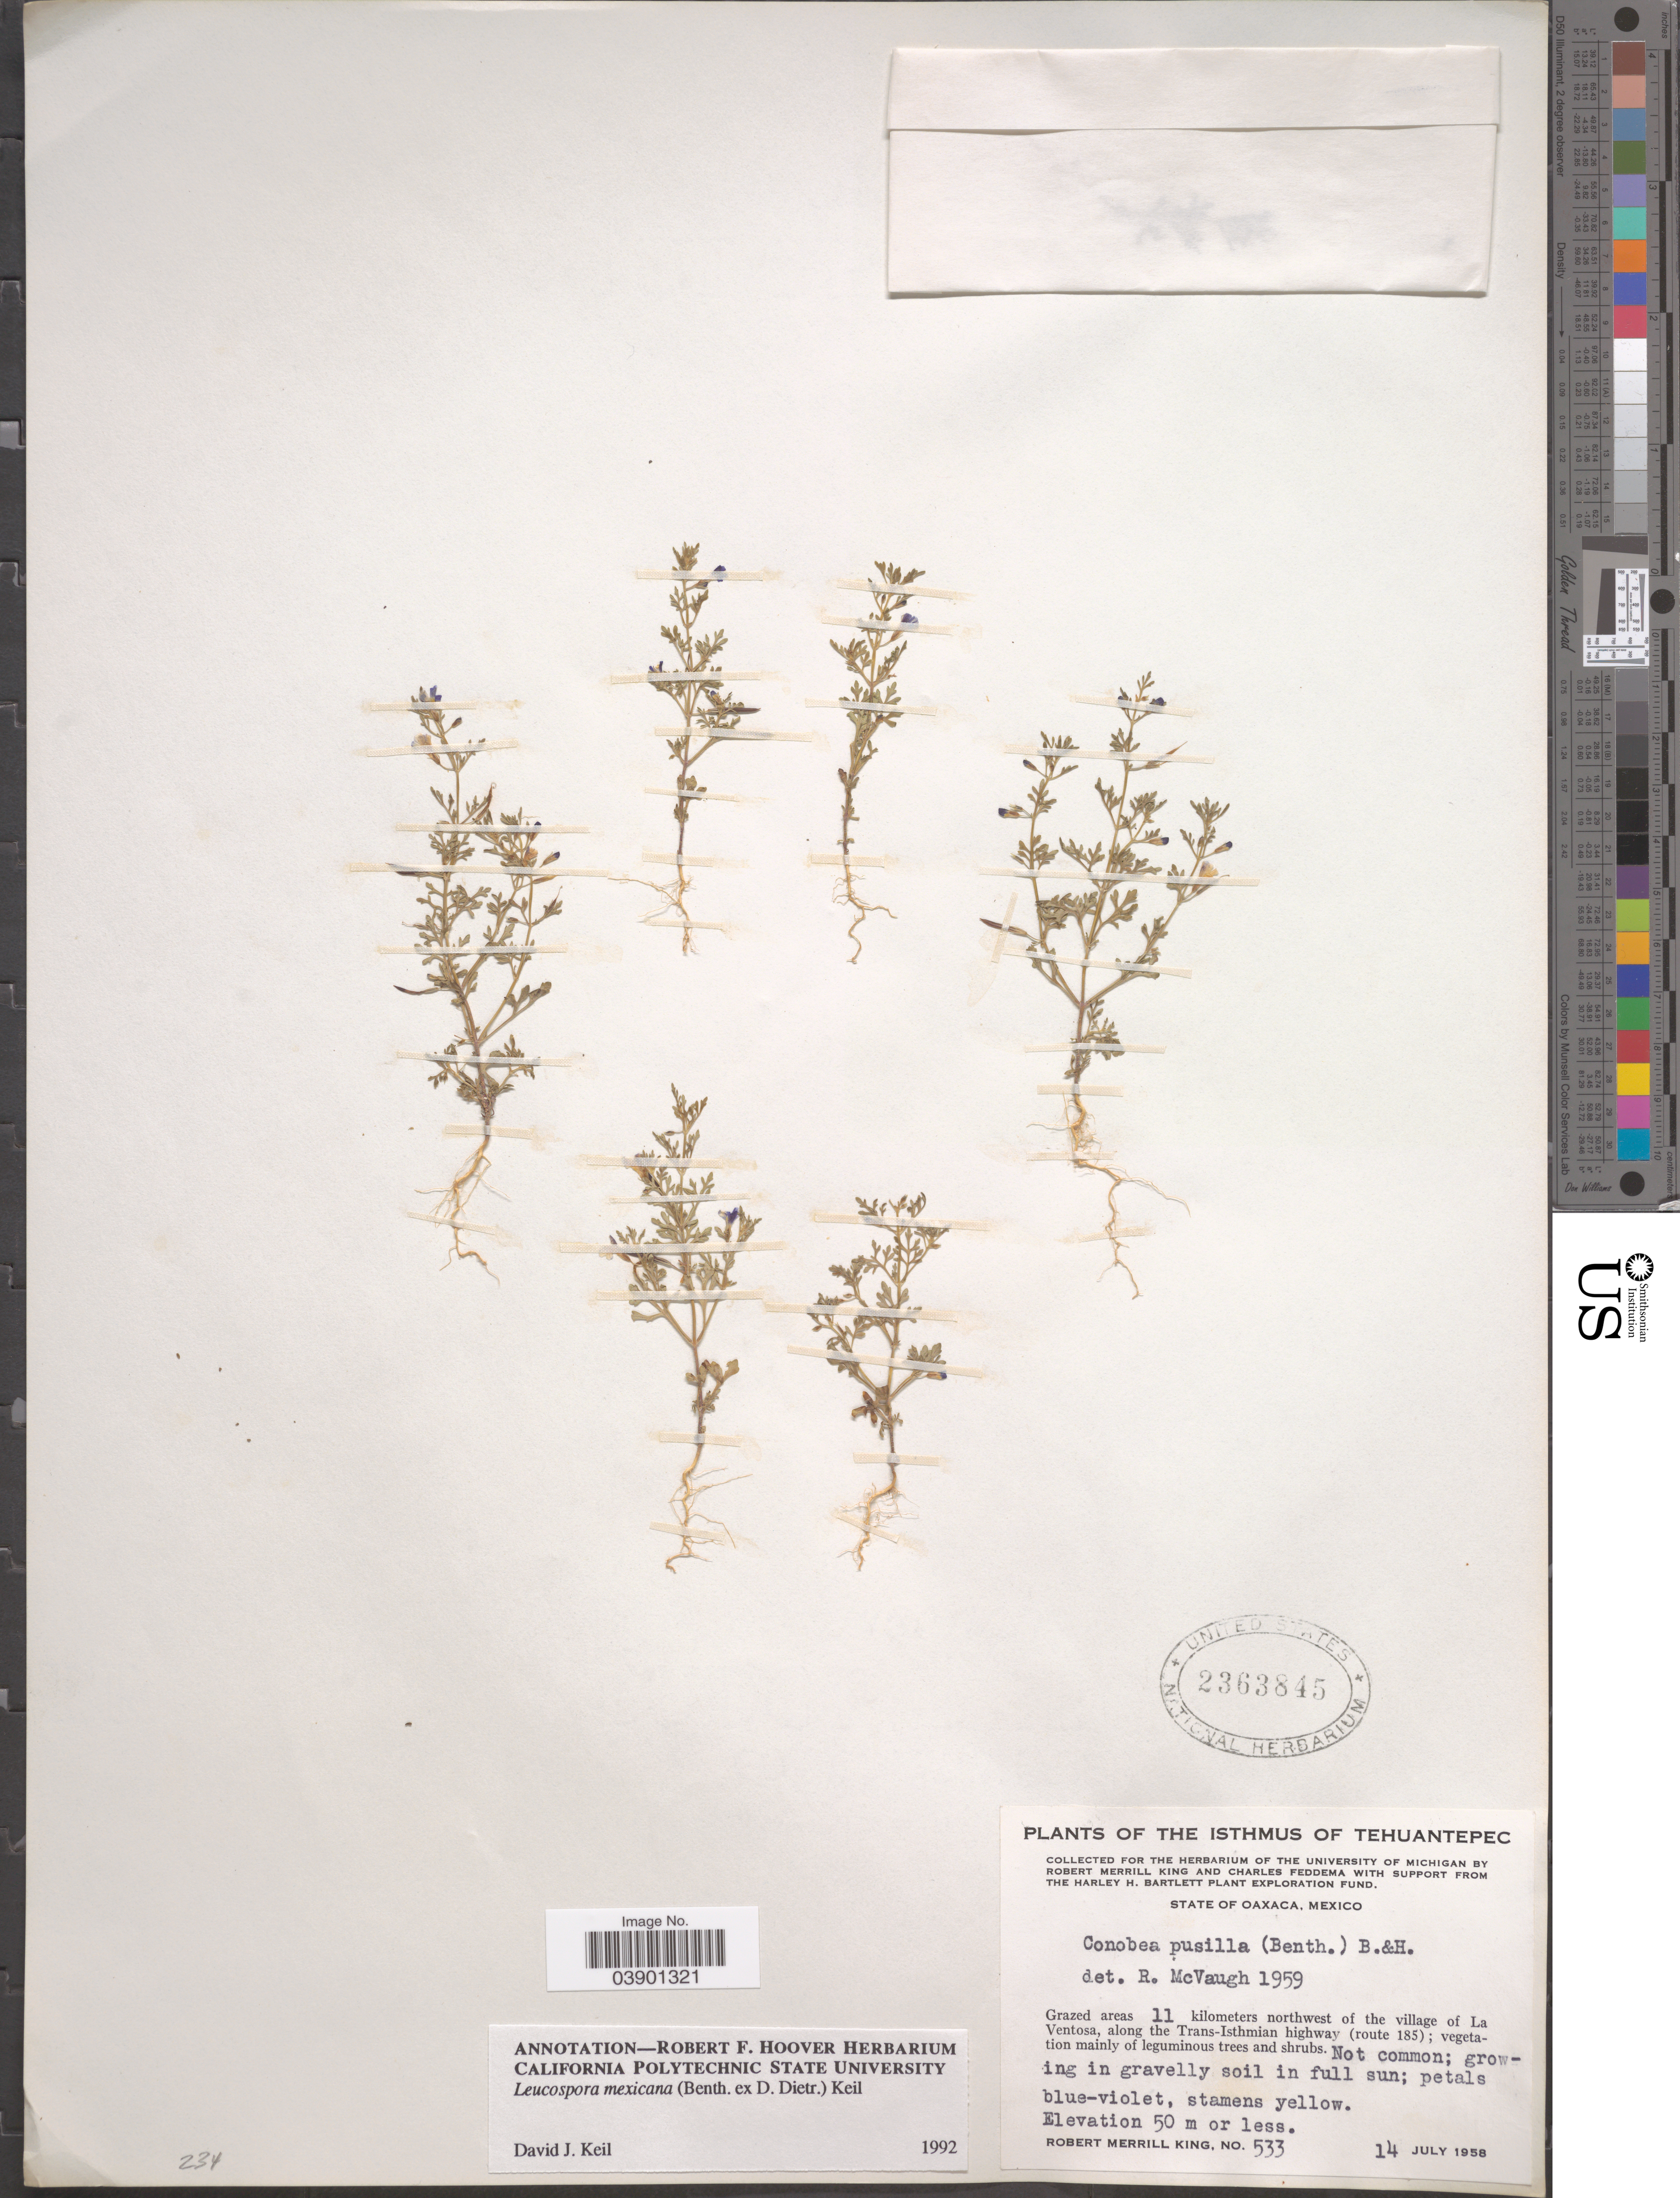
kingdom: Plantae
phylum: Tracheophyta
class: Magnoliopsida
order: Lamiales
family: Plantaginaceae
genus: Schistophragma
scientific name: Schistophragma pusillum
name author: Benth.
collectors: R. M. King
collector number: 533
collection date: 1958-07-14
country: Mexico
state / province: Oaxaca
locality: The Isthmus of Tehuantepec. 11 kilometers northwest of the village of La Ventosa, along the Trans-Isthmian highway (route 185).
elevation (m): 50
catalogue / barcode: US 2363845